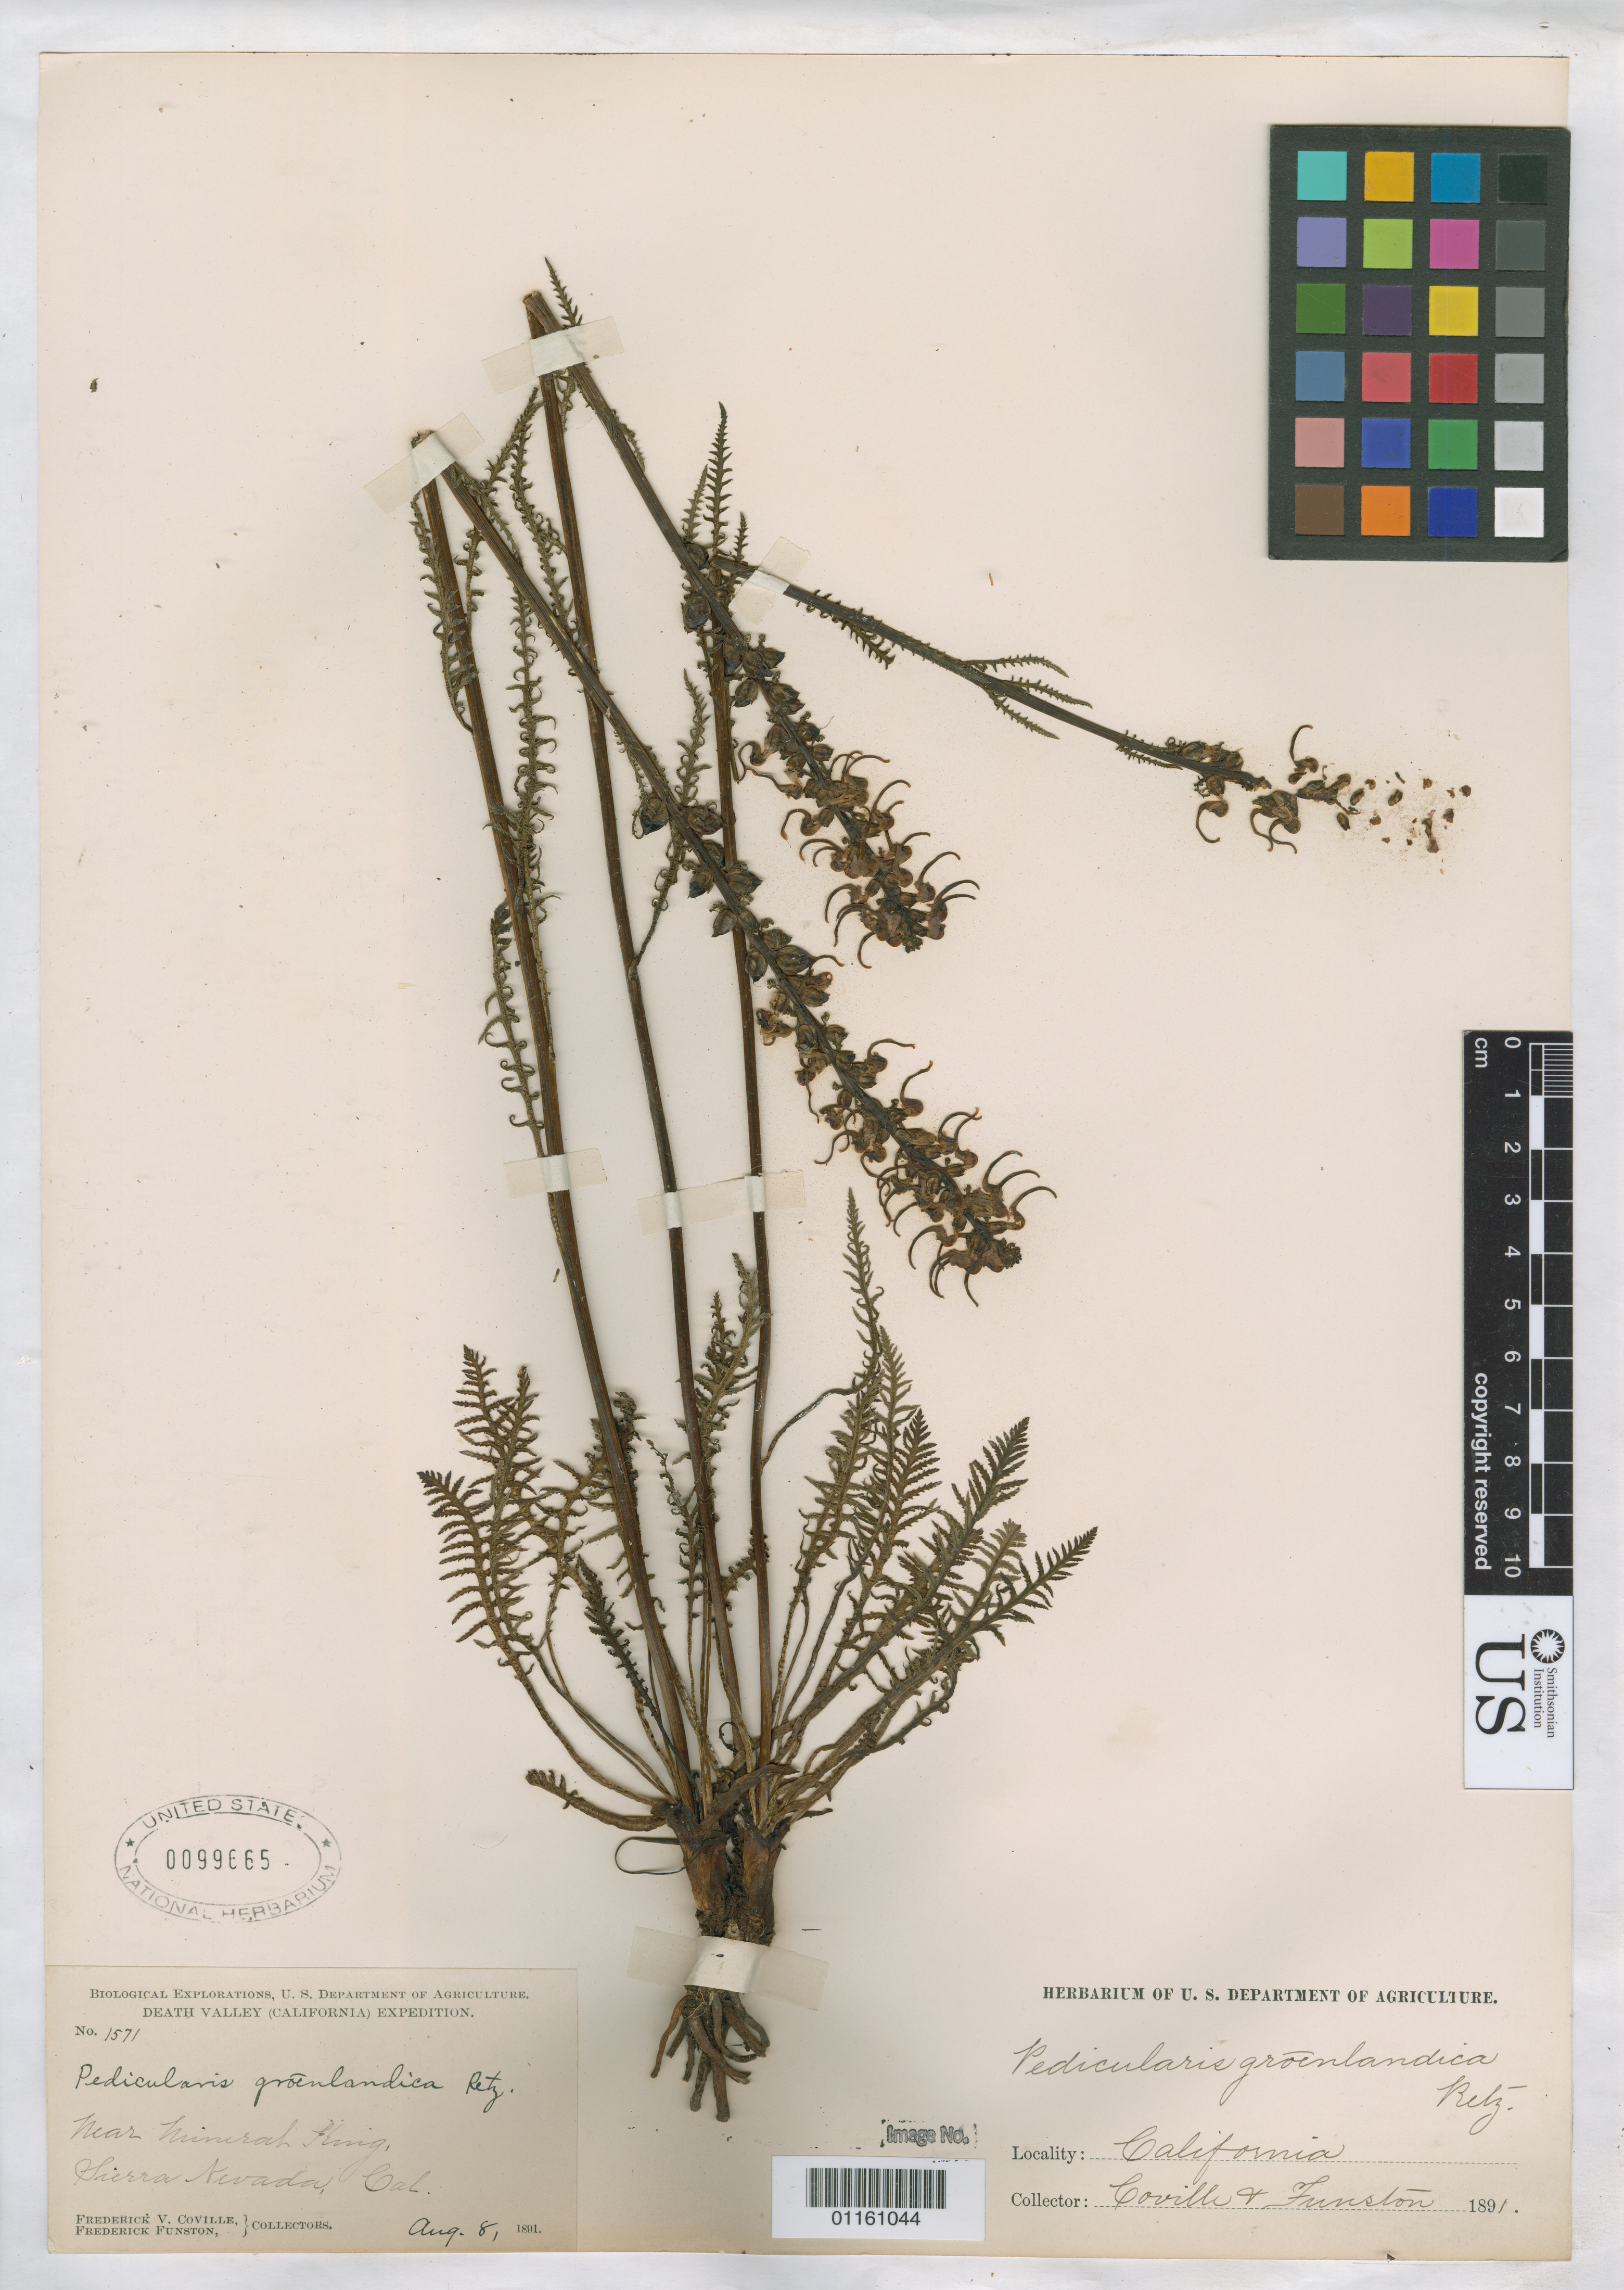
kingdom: Plantae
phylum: Tracheophyta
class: Magnoliopsida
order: Lamiales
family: Orobanchaceae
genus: Pedicularis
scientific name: Pedicularis groenlandica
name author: Retz.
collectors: F. V. Coville & F. Funston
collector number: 1571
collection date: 1891-08-08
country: United States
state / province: California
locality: near Mineral King, Sierra Nevada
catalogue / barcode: US 99665